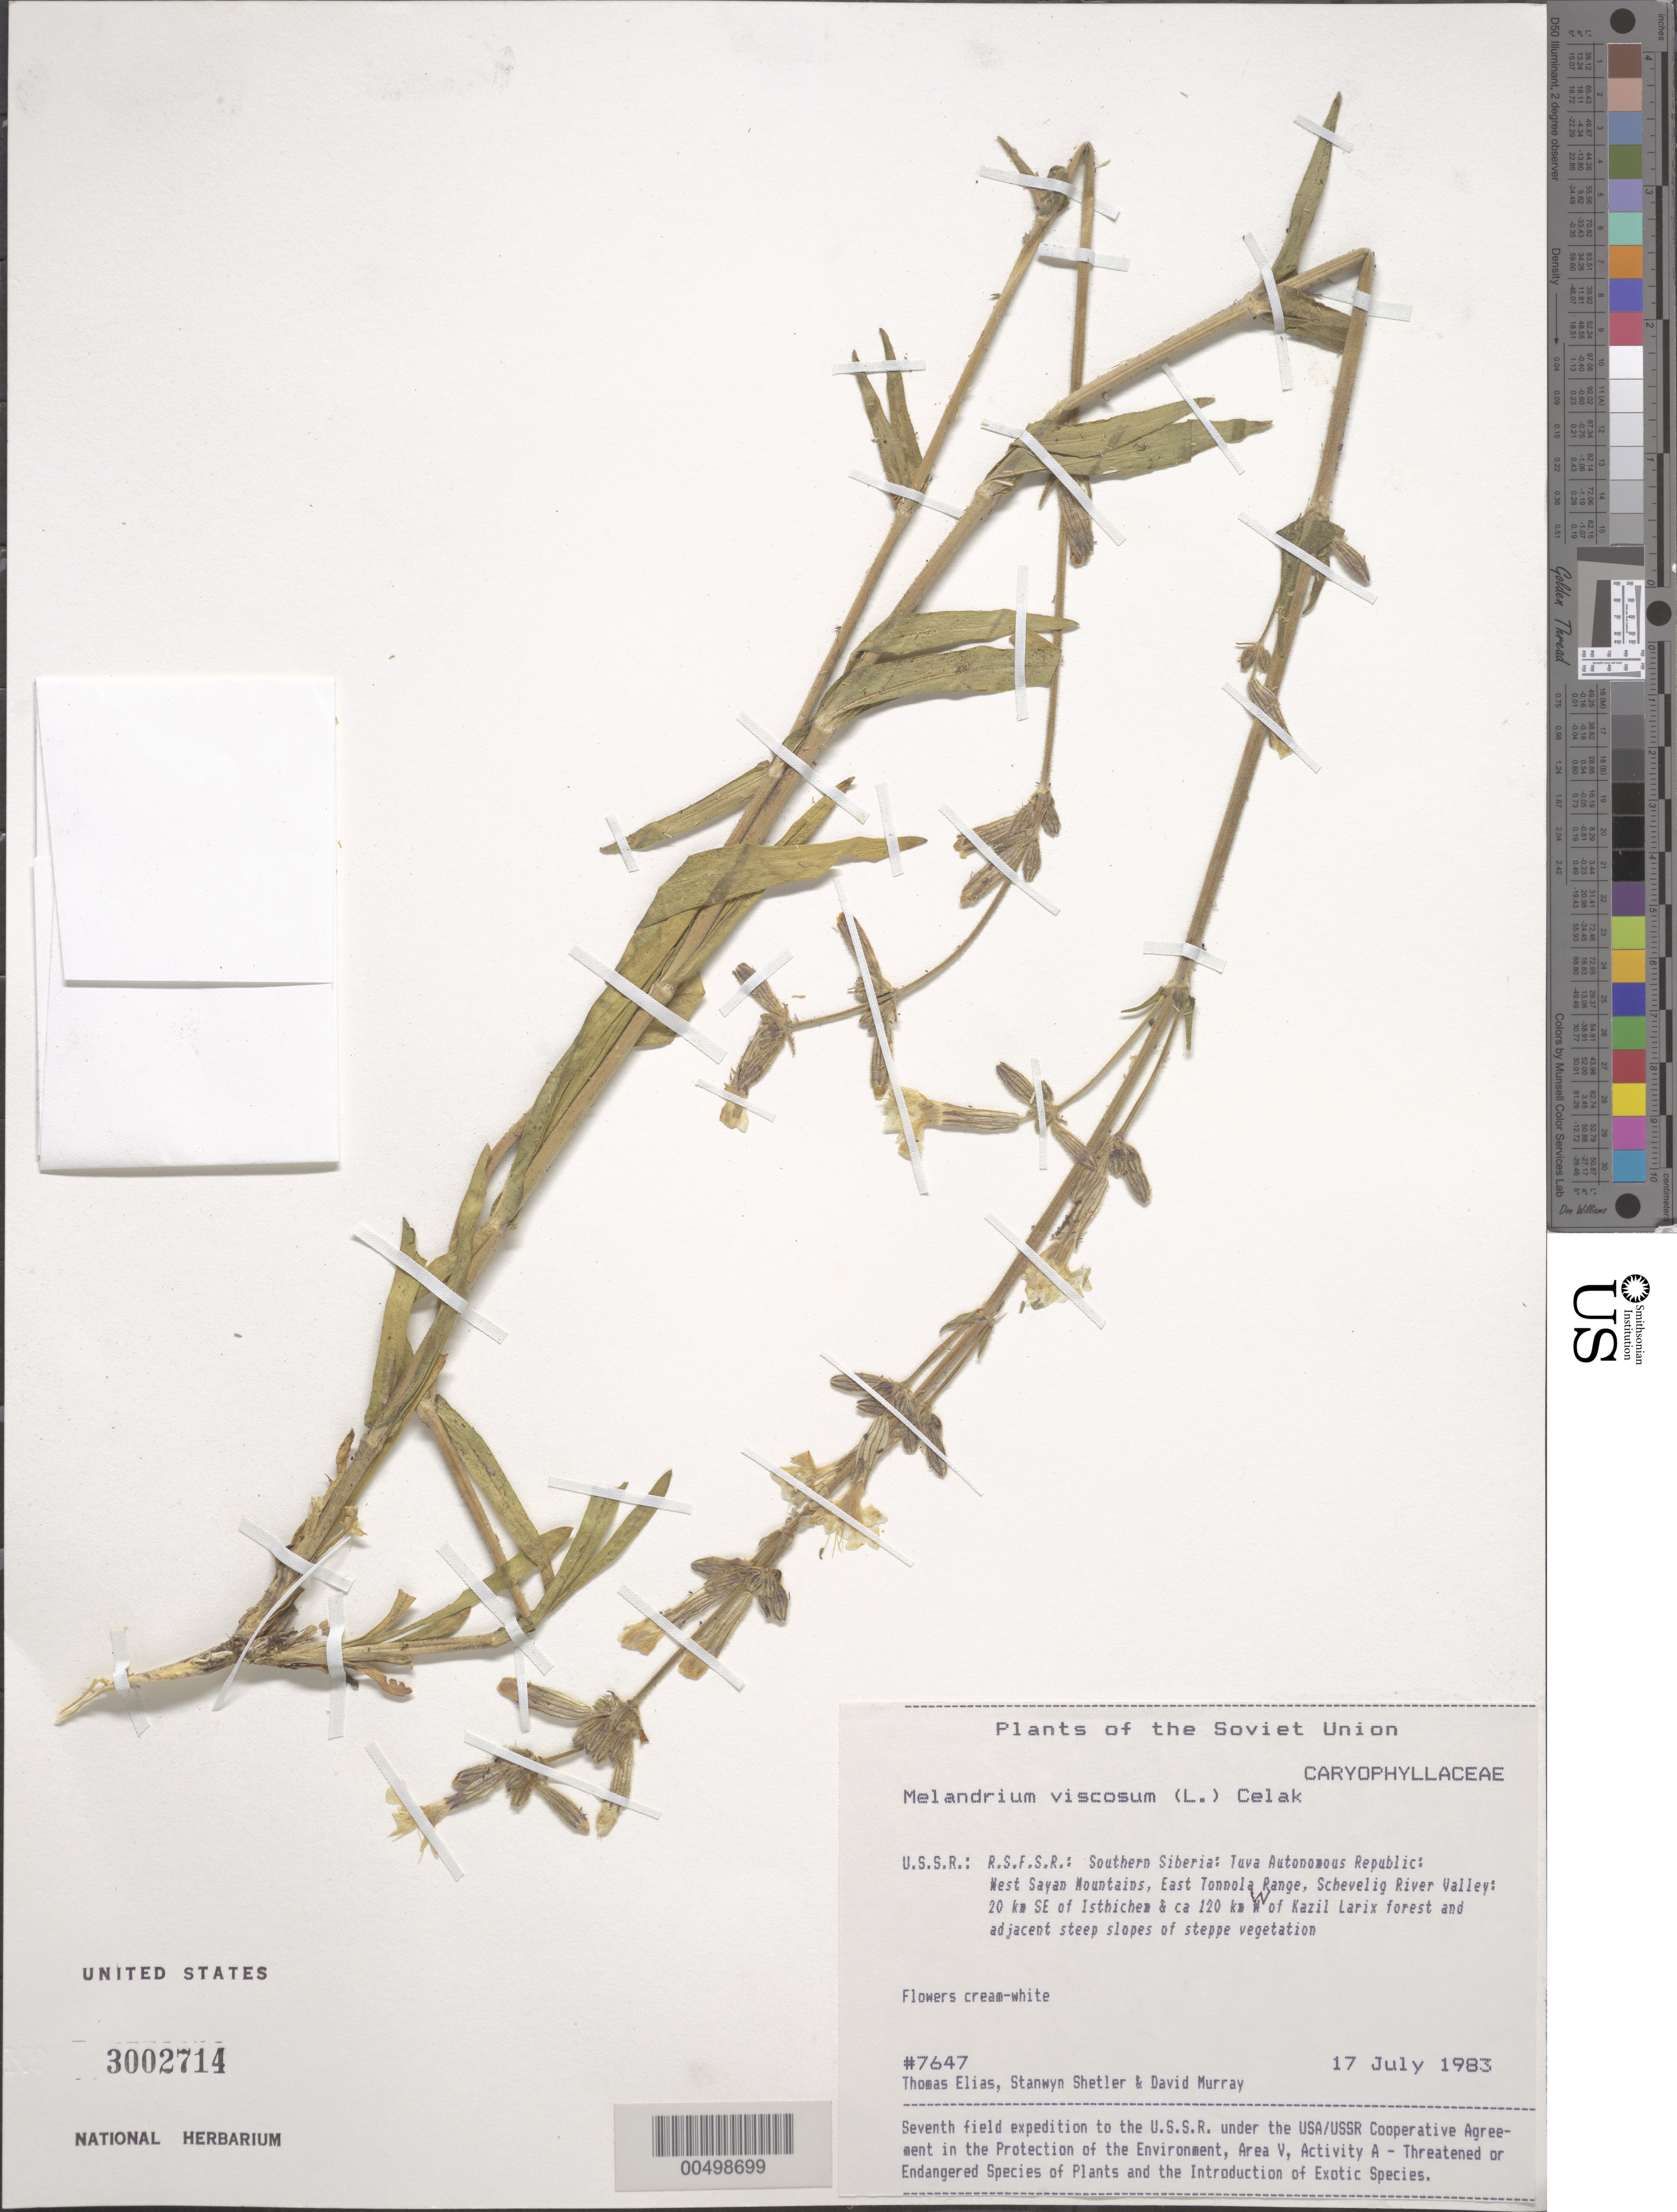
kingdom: Plantae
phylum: Tracheophyta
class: Magnoliopsida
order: Caryophyllales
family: Caryophyllaceae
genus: Melandrium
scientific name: Melandrium viscosum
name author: (L.) Čelak.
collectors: T. Elias, S. Shetler & D. F. Murray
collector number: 7647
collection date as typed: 17 Jul 1983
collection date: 1983-07-17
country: Russian Federation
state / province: Tuva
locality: West Sayan Mountains, E Tonnola [Tannu-Ola] Range, Schevelig River Valley, 20 km SE of Isthjichem [Ishti-Khem] , *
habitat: Larix forest and adjacent steep slopes of steppe vegetation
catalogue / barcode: US 3002714